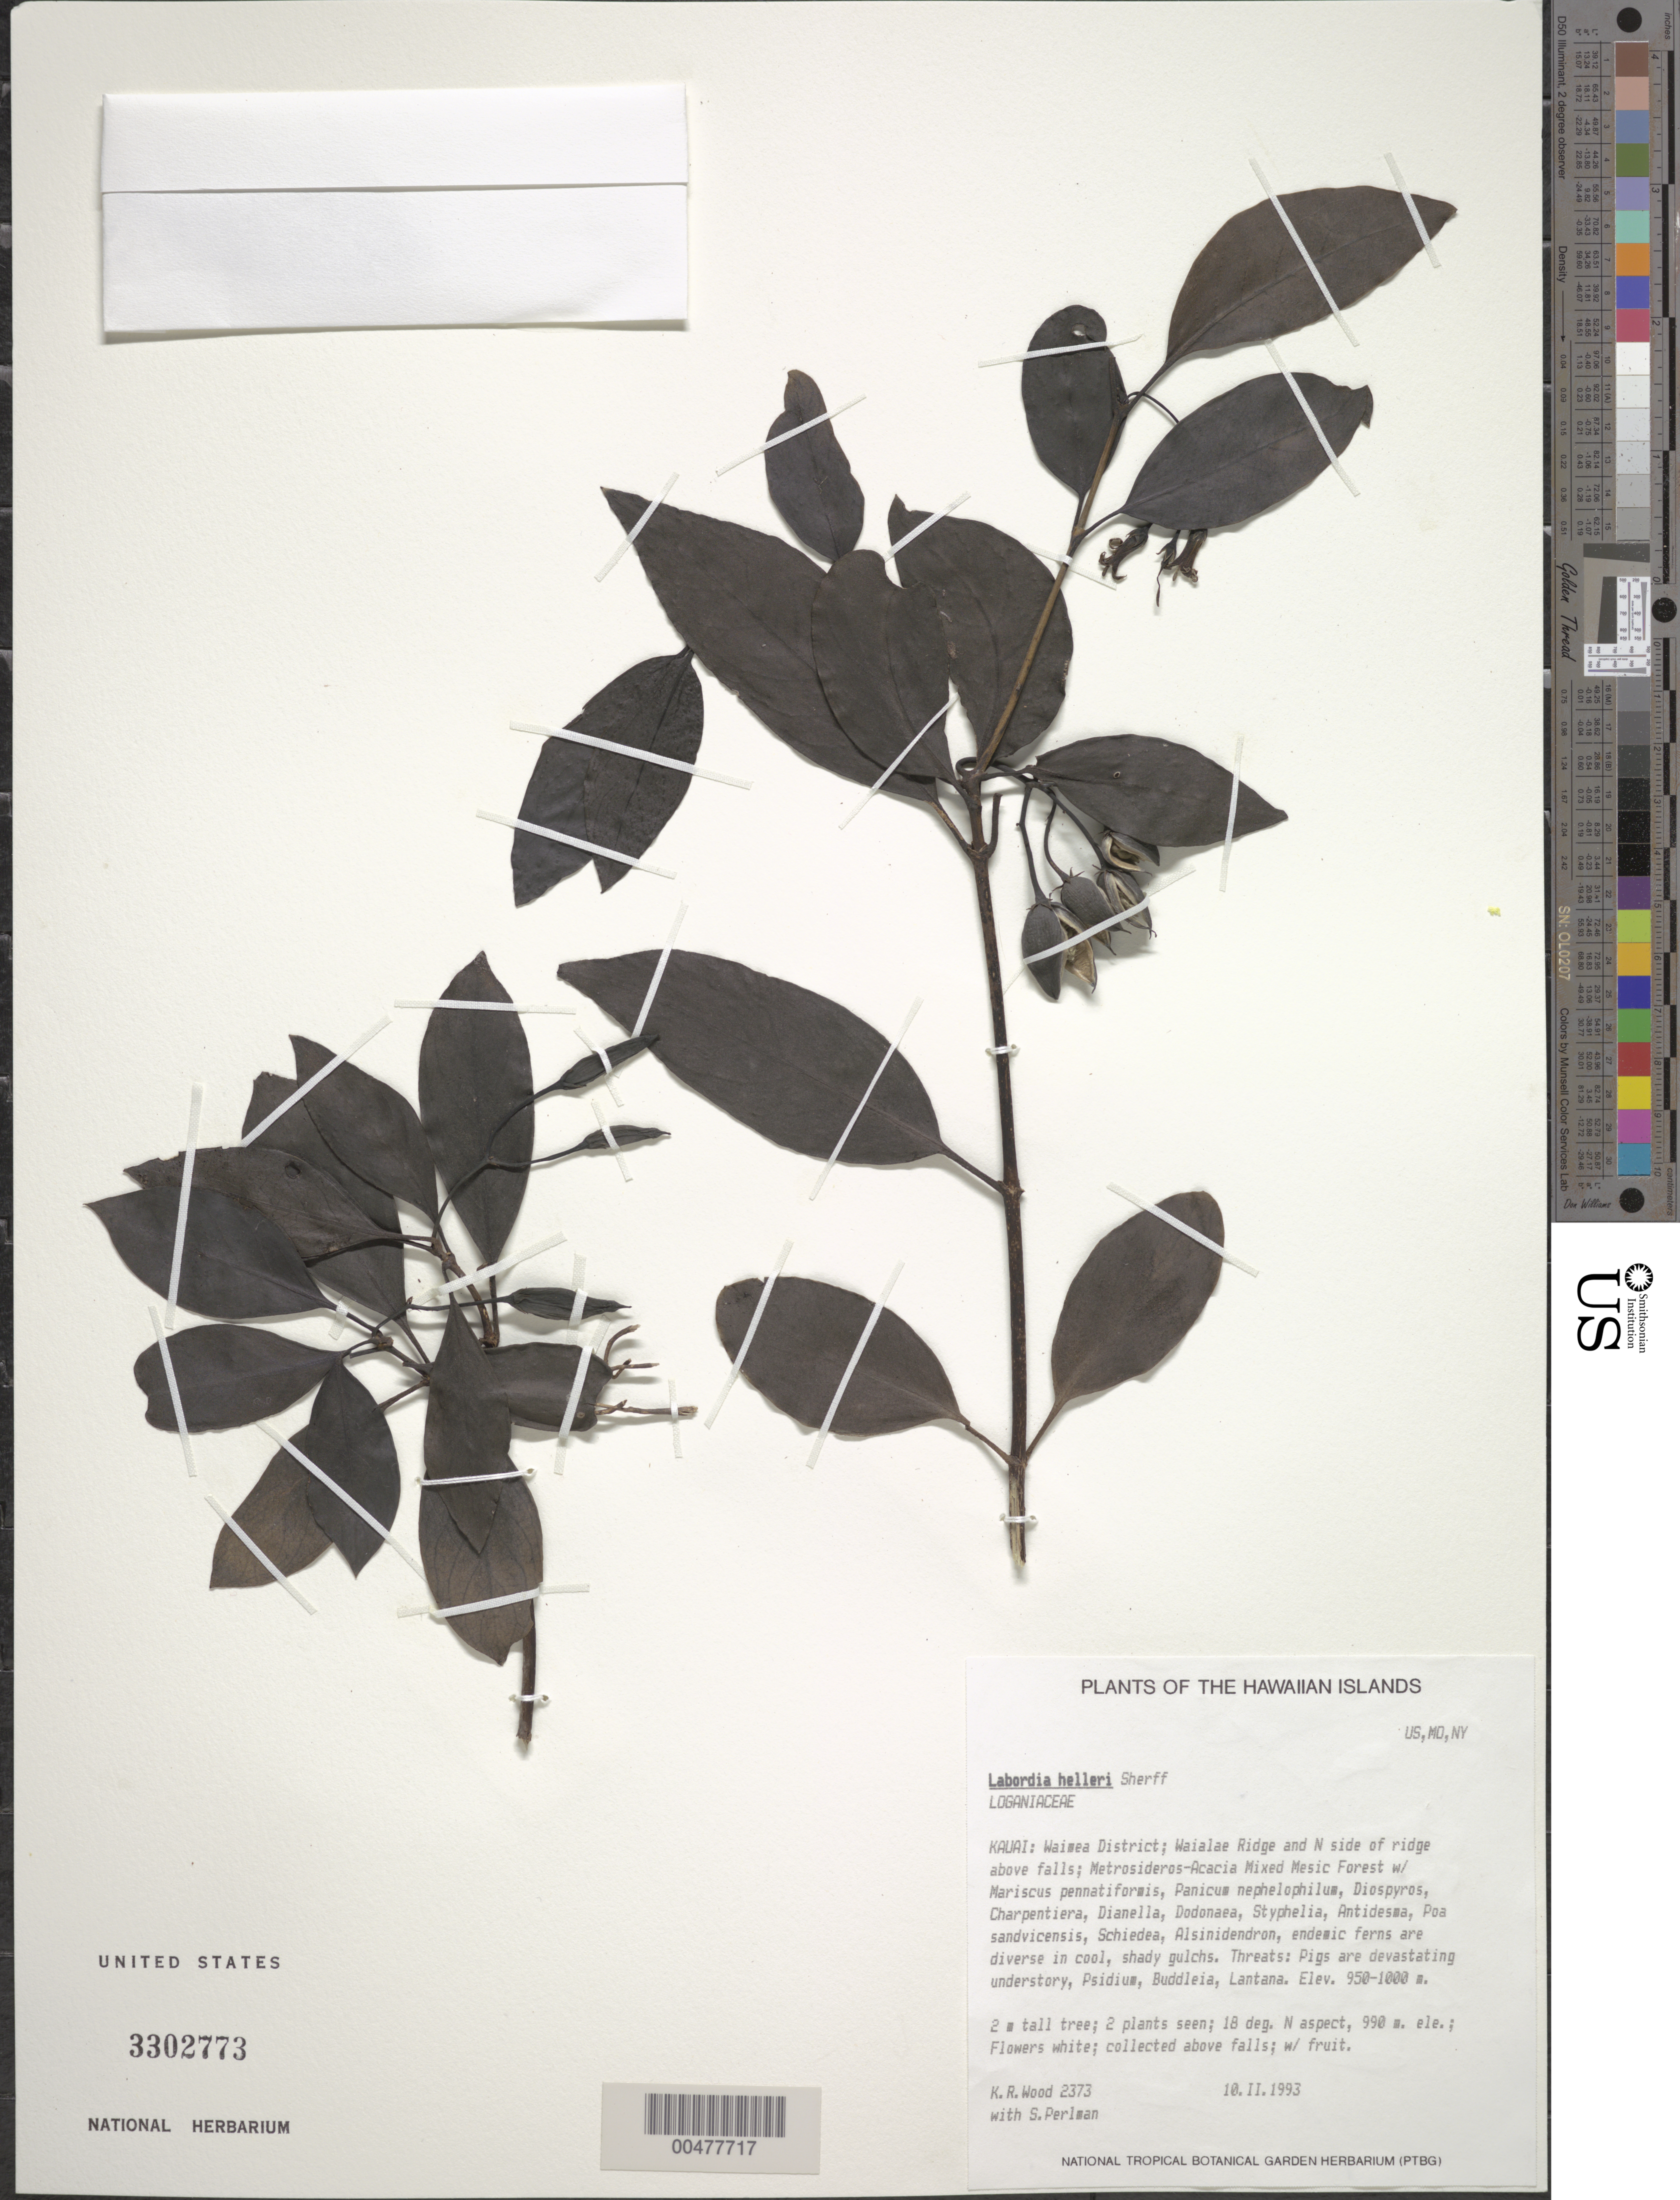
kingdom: Plantae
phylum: Tracheophyta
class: Magnoliopsida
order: Lamiales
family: Acanthaceae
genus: Thunbergia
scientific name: Thunbergia alata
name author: Bojer ex Sims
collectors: P. Sintenis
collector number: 158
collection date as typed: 1884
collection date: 1884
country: Puerto Rico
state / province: Mayagüez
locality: Mayagüez, in dumetis circa castellum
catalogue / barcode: US 1320413-2